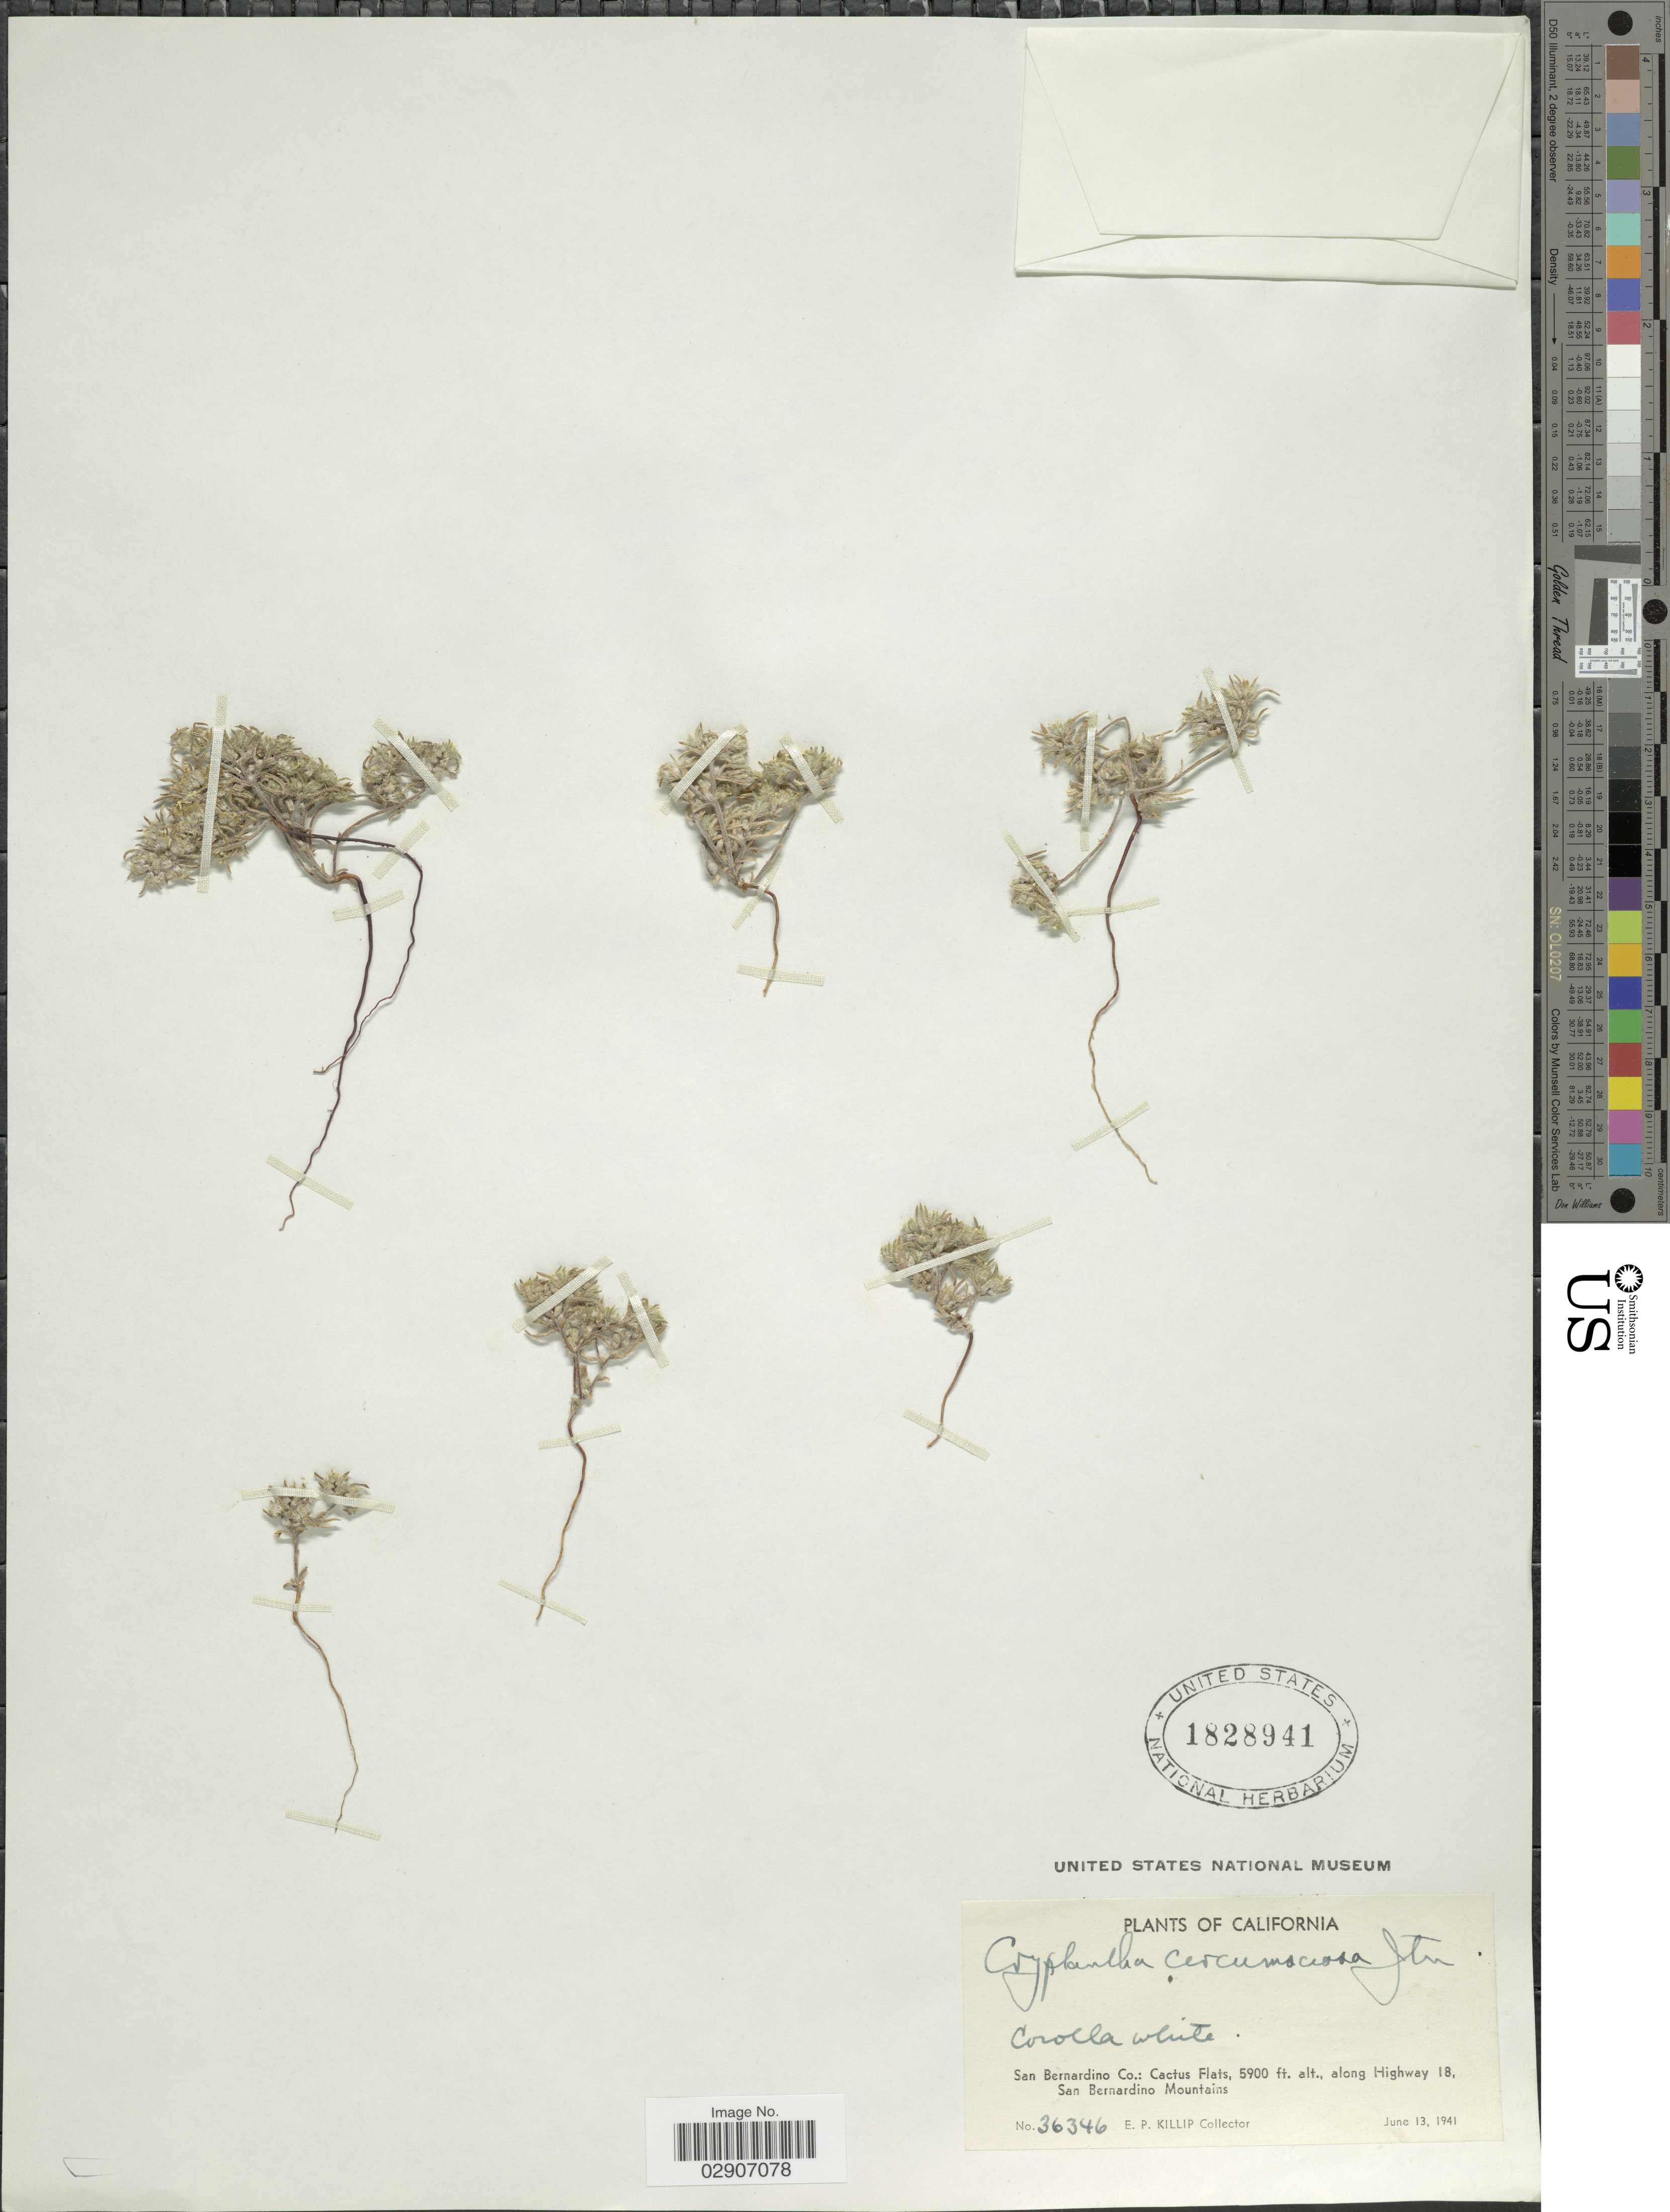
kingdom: Plantae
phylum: Tracheophyta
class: Magnoliopsida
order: Boraginales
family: Boraginaceae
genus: Cryptantha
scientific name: Cryptantha circumscissa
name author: (Hook. & Arn.) I.M. Johnst.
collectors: E. P. Killip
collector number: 36346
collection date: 1941-06-13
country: United States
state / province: California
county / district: San Bernardino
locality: San Bernardino Co.: Cactus Flats. Along Highway 18, San Bernardino Mountains.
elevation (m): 1798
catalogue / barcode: US 1828941